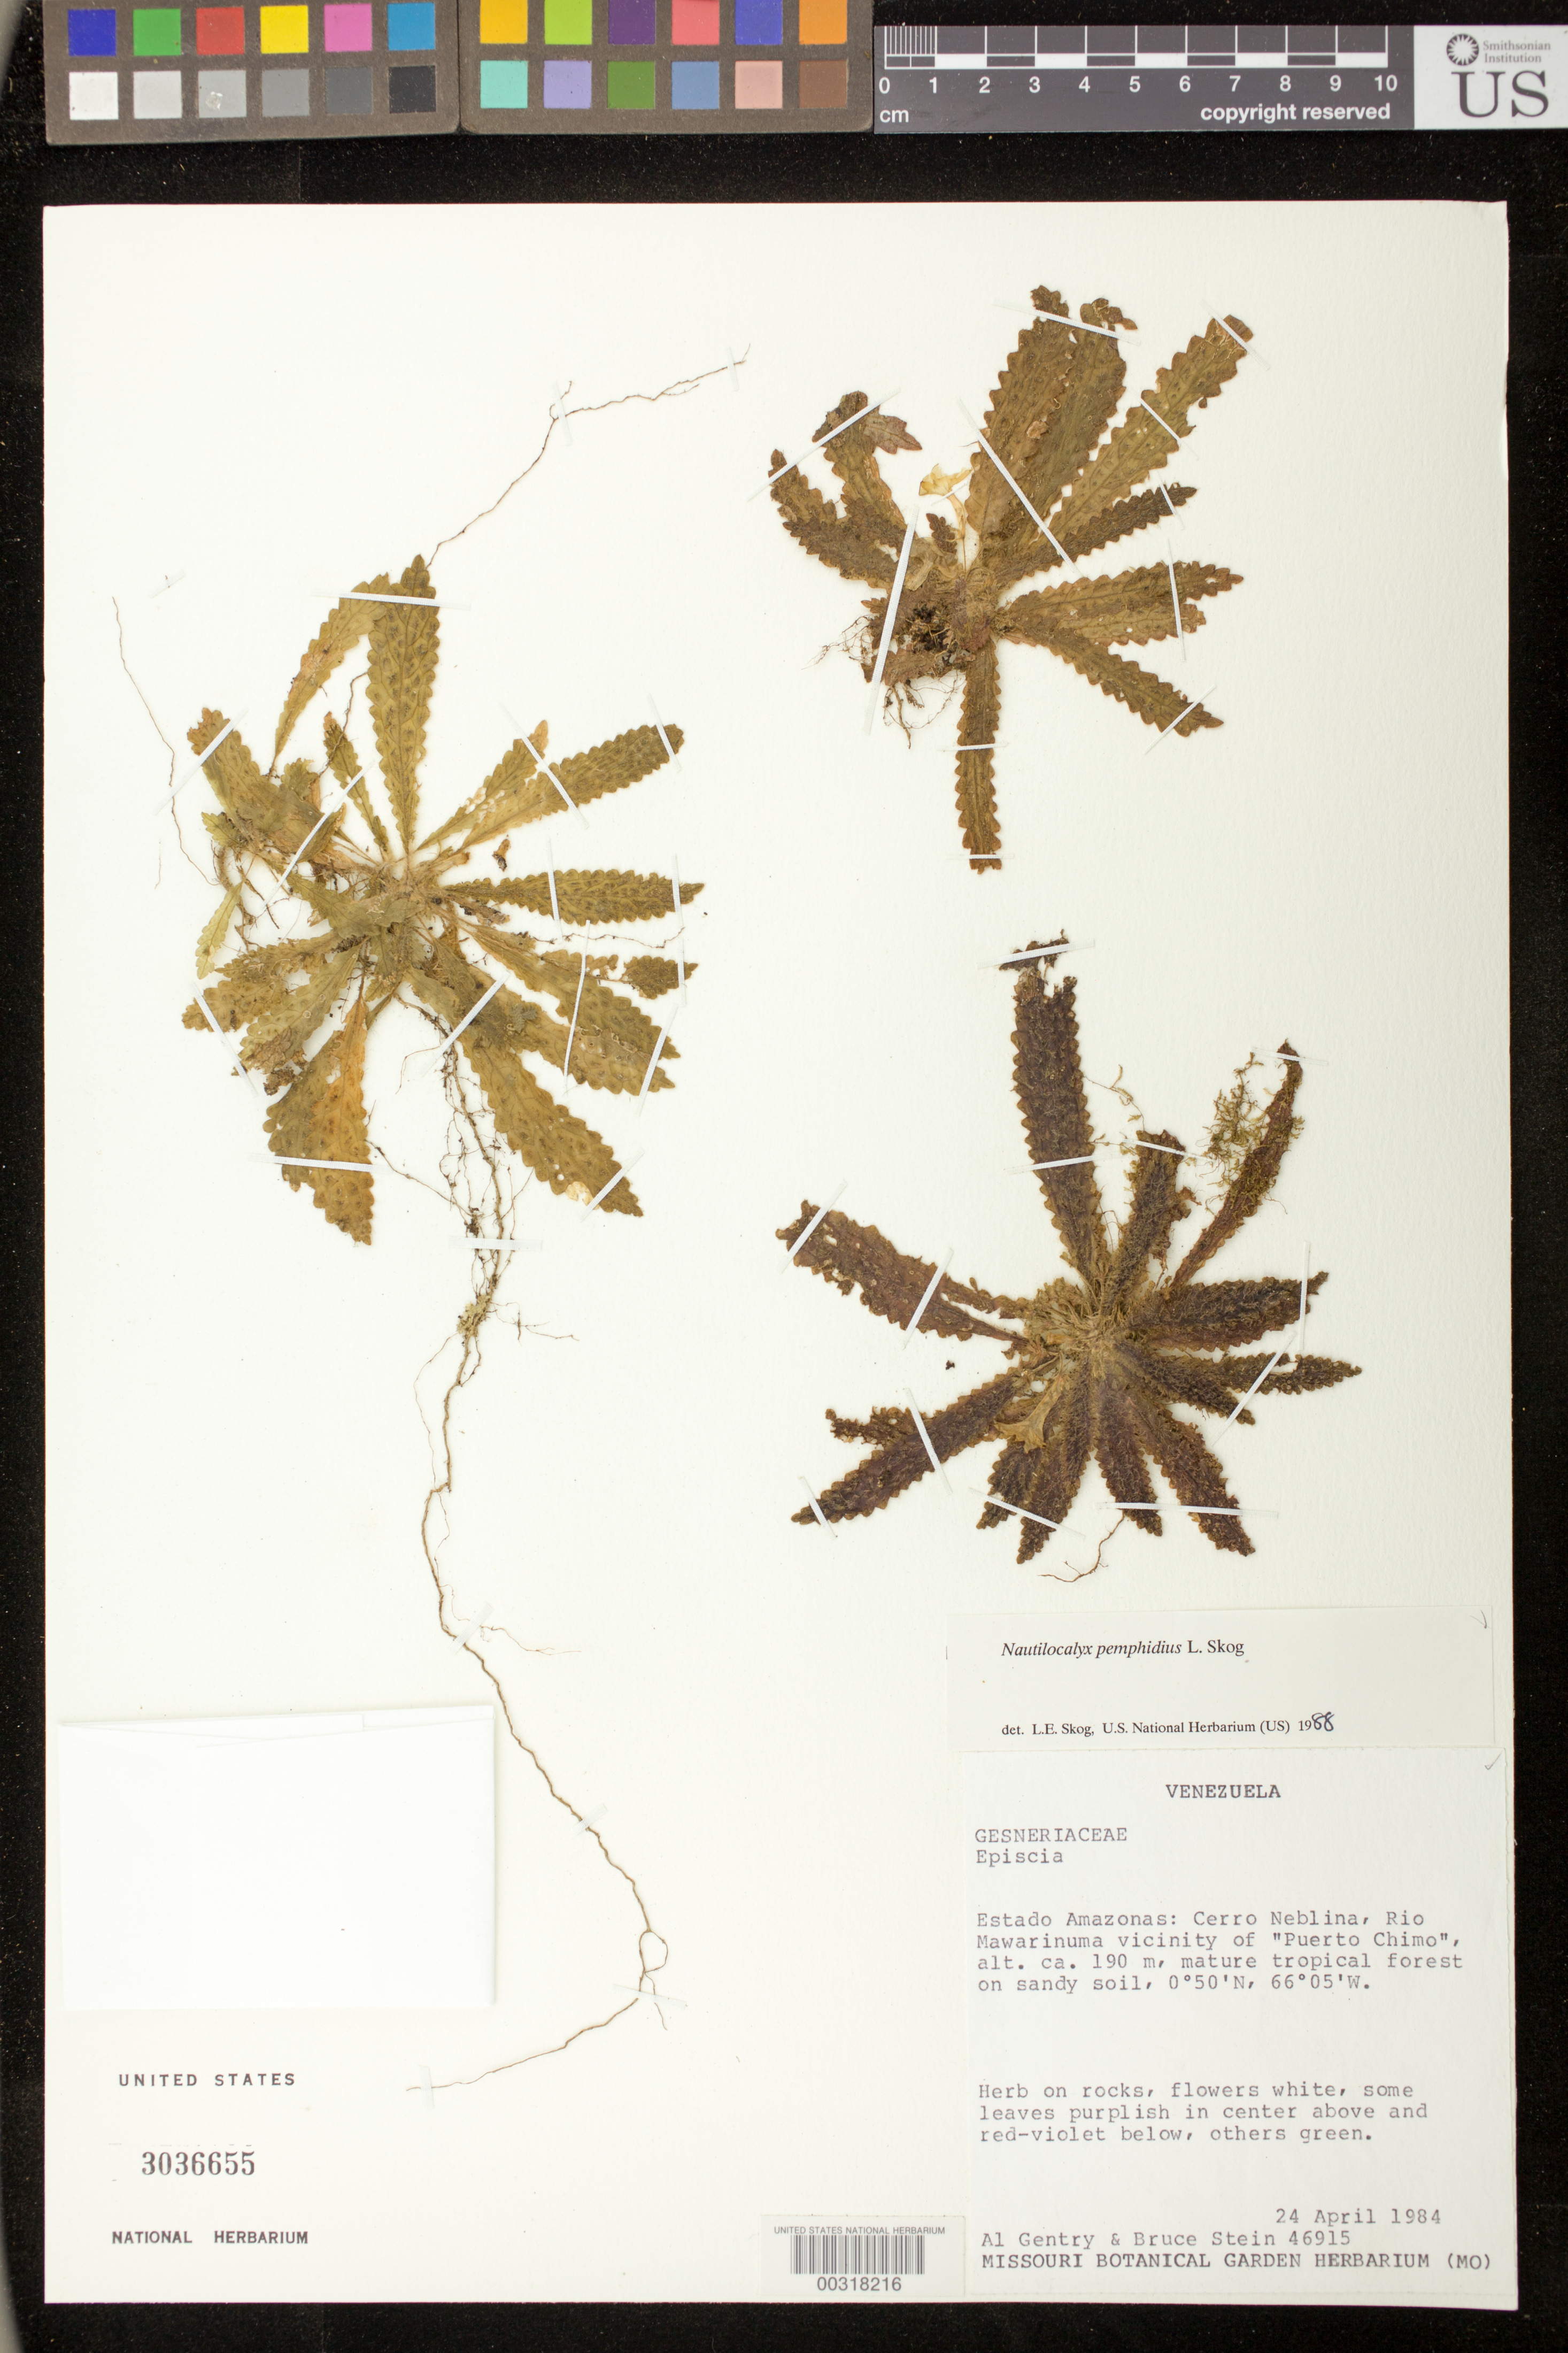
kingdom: Plantae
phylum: Tracheophyta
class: Magnoliopsida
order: Lamiales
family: Gesneriaceae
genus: Nautilocalyx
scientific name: Nautilocalyx pemphidius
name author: L.E. Skog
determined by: Skog, Laurence E.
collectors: A. H. Gentry & B. A. Stein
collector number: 46915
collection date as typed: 24 Apr 1984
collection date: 1984-04-24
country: Venezuela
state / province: Amazonas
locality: Rio Negro Dept., Cerro Neblina, Rio Mawarinuma vicinity of "Puerto Chimo"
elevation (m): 190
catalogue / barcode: US 3036655